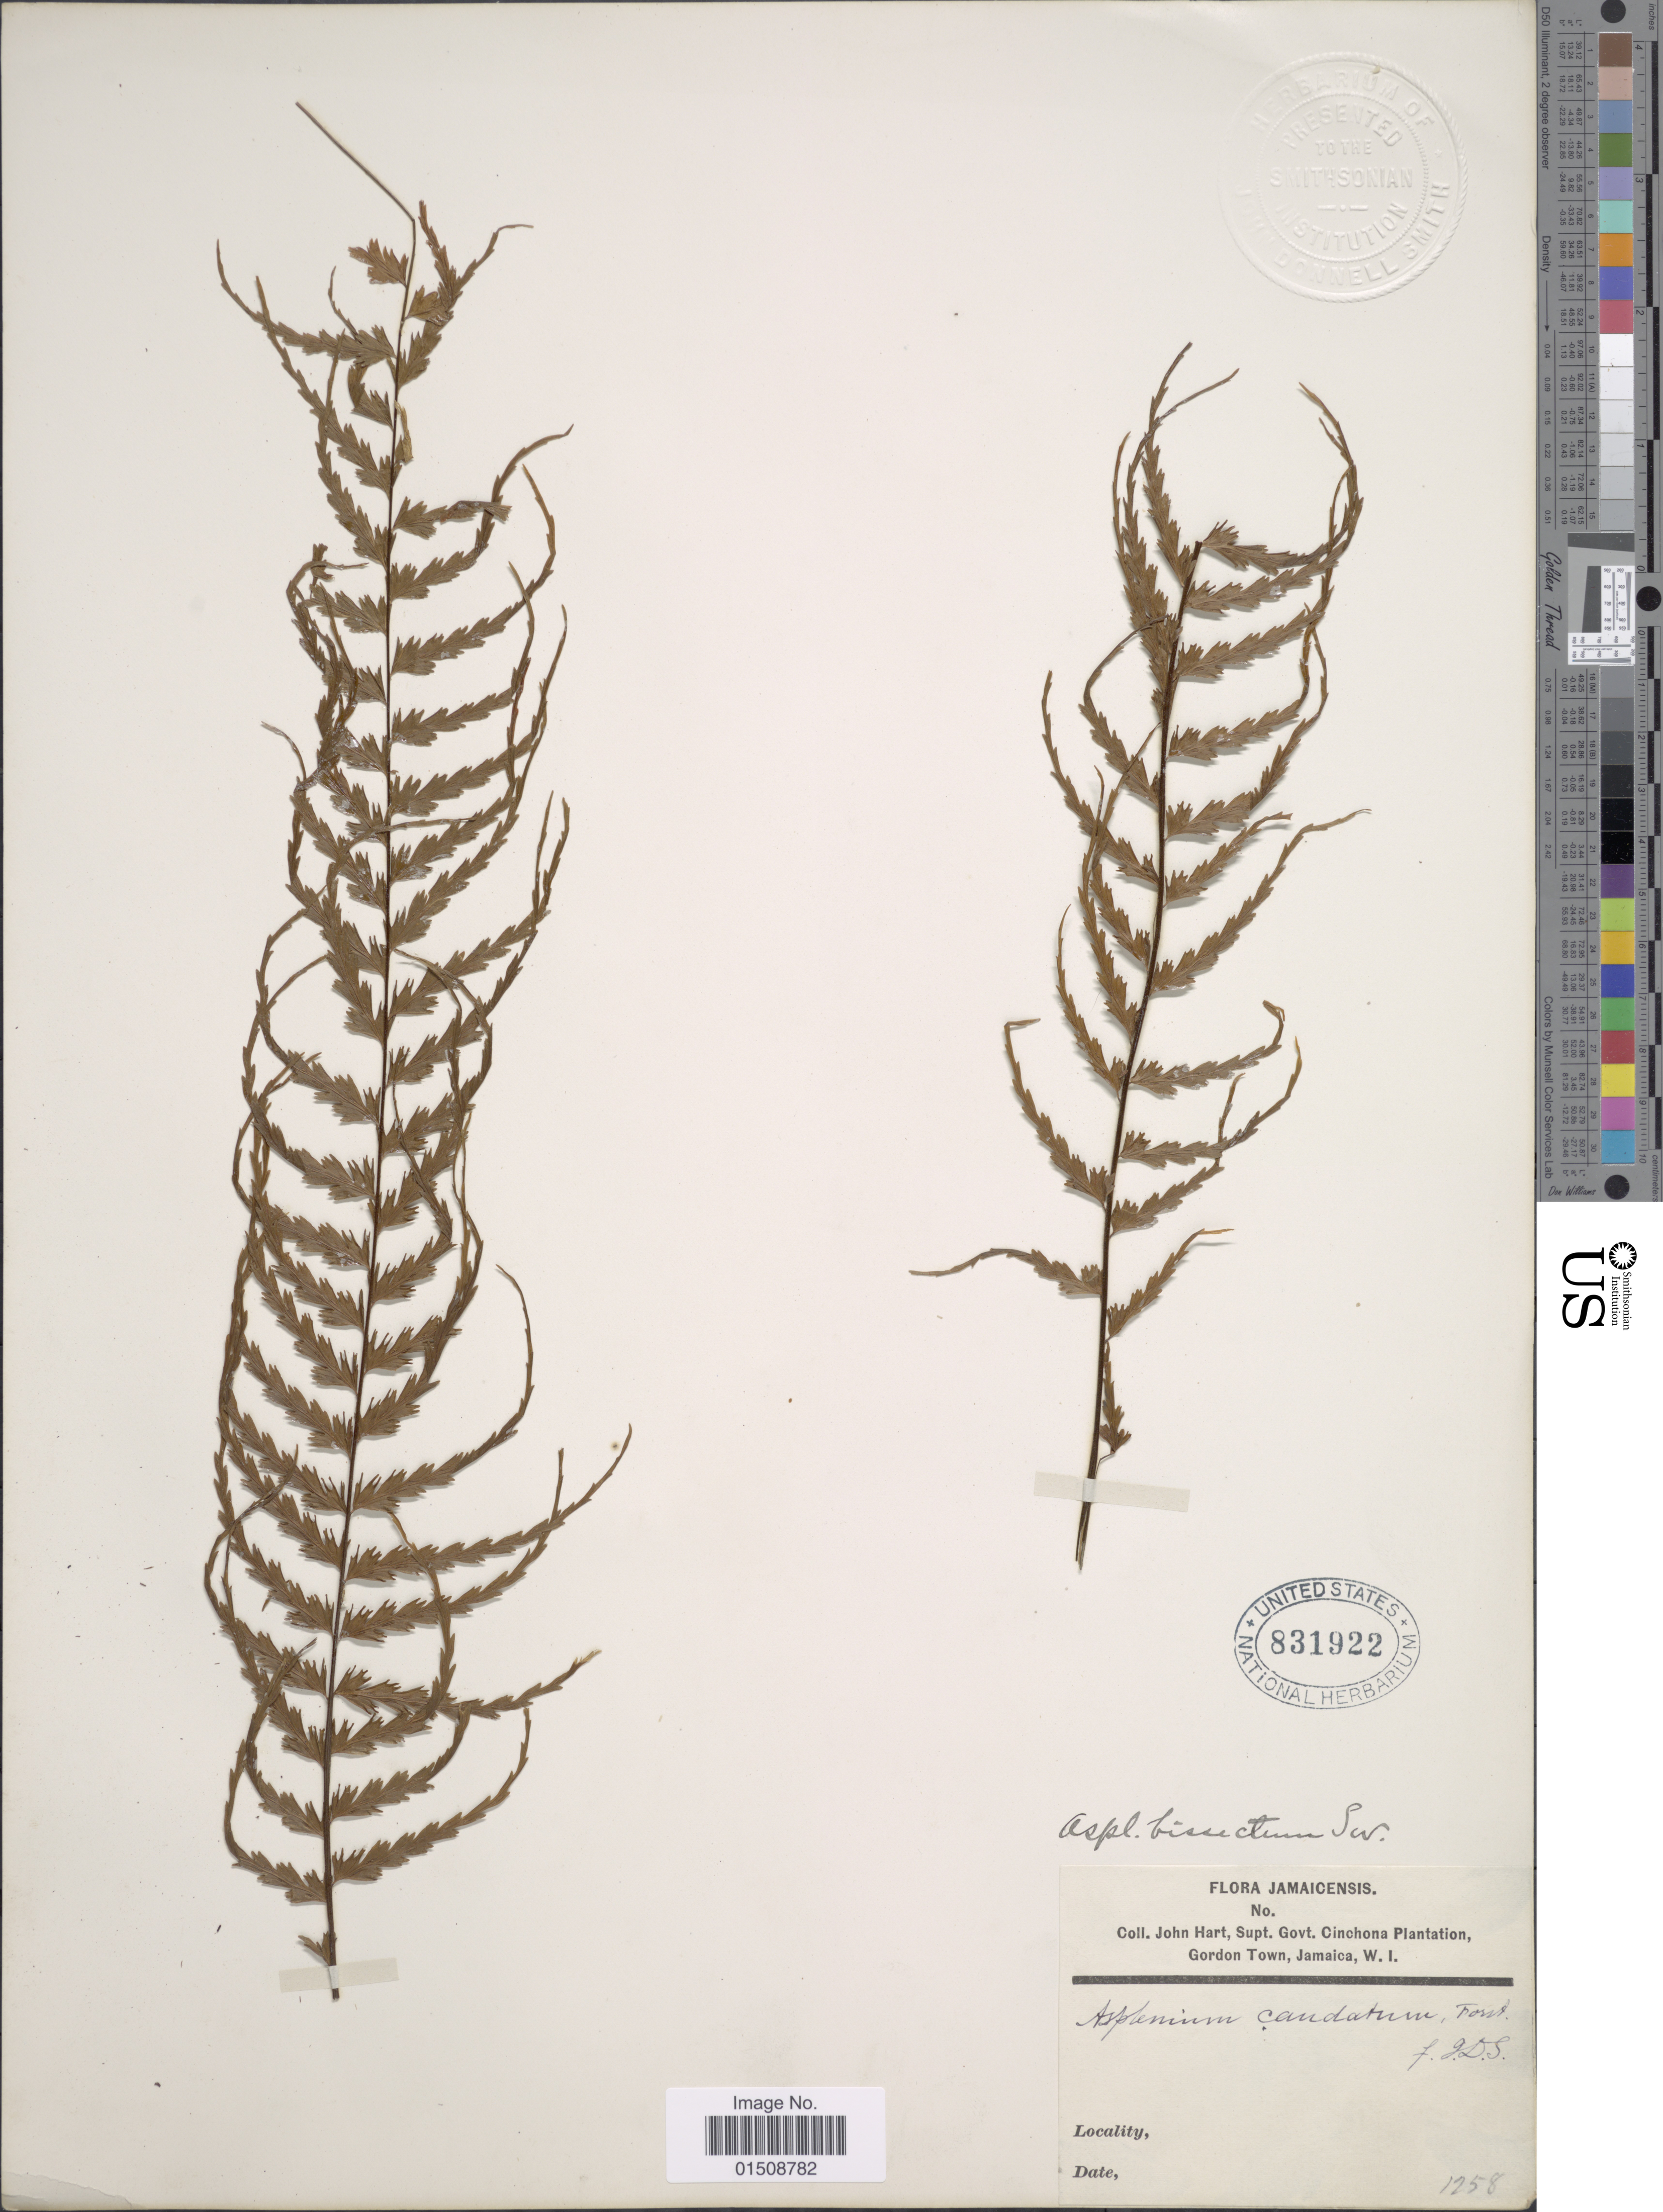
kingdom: Plantae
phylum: Tracheophyta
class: Polypodiopsida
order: Polypodiales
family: Aspleniaceae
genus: Asplenium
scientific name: Asplenium dissectum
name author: Brack. in Wilkes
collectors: J. H. Hart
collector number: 1258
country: Jamaica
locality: Cinchona, Gordon Town, Jamaica, W.I. [unsure placement]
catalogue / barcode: US 831922